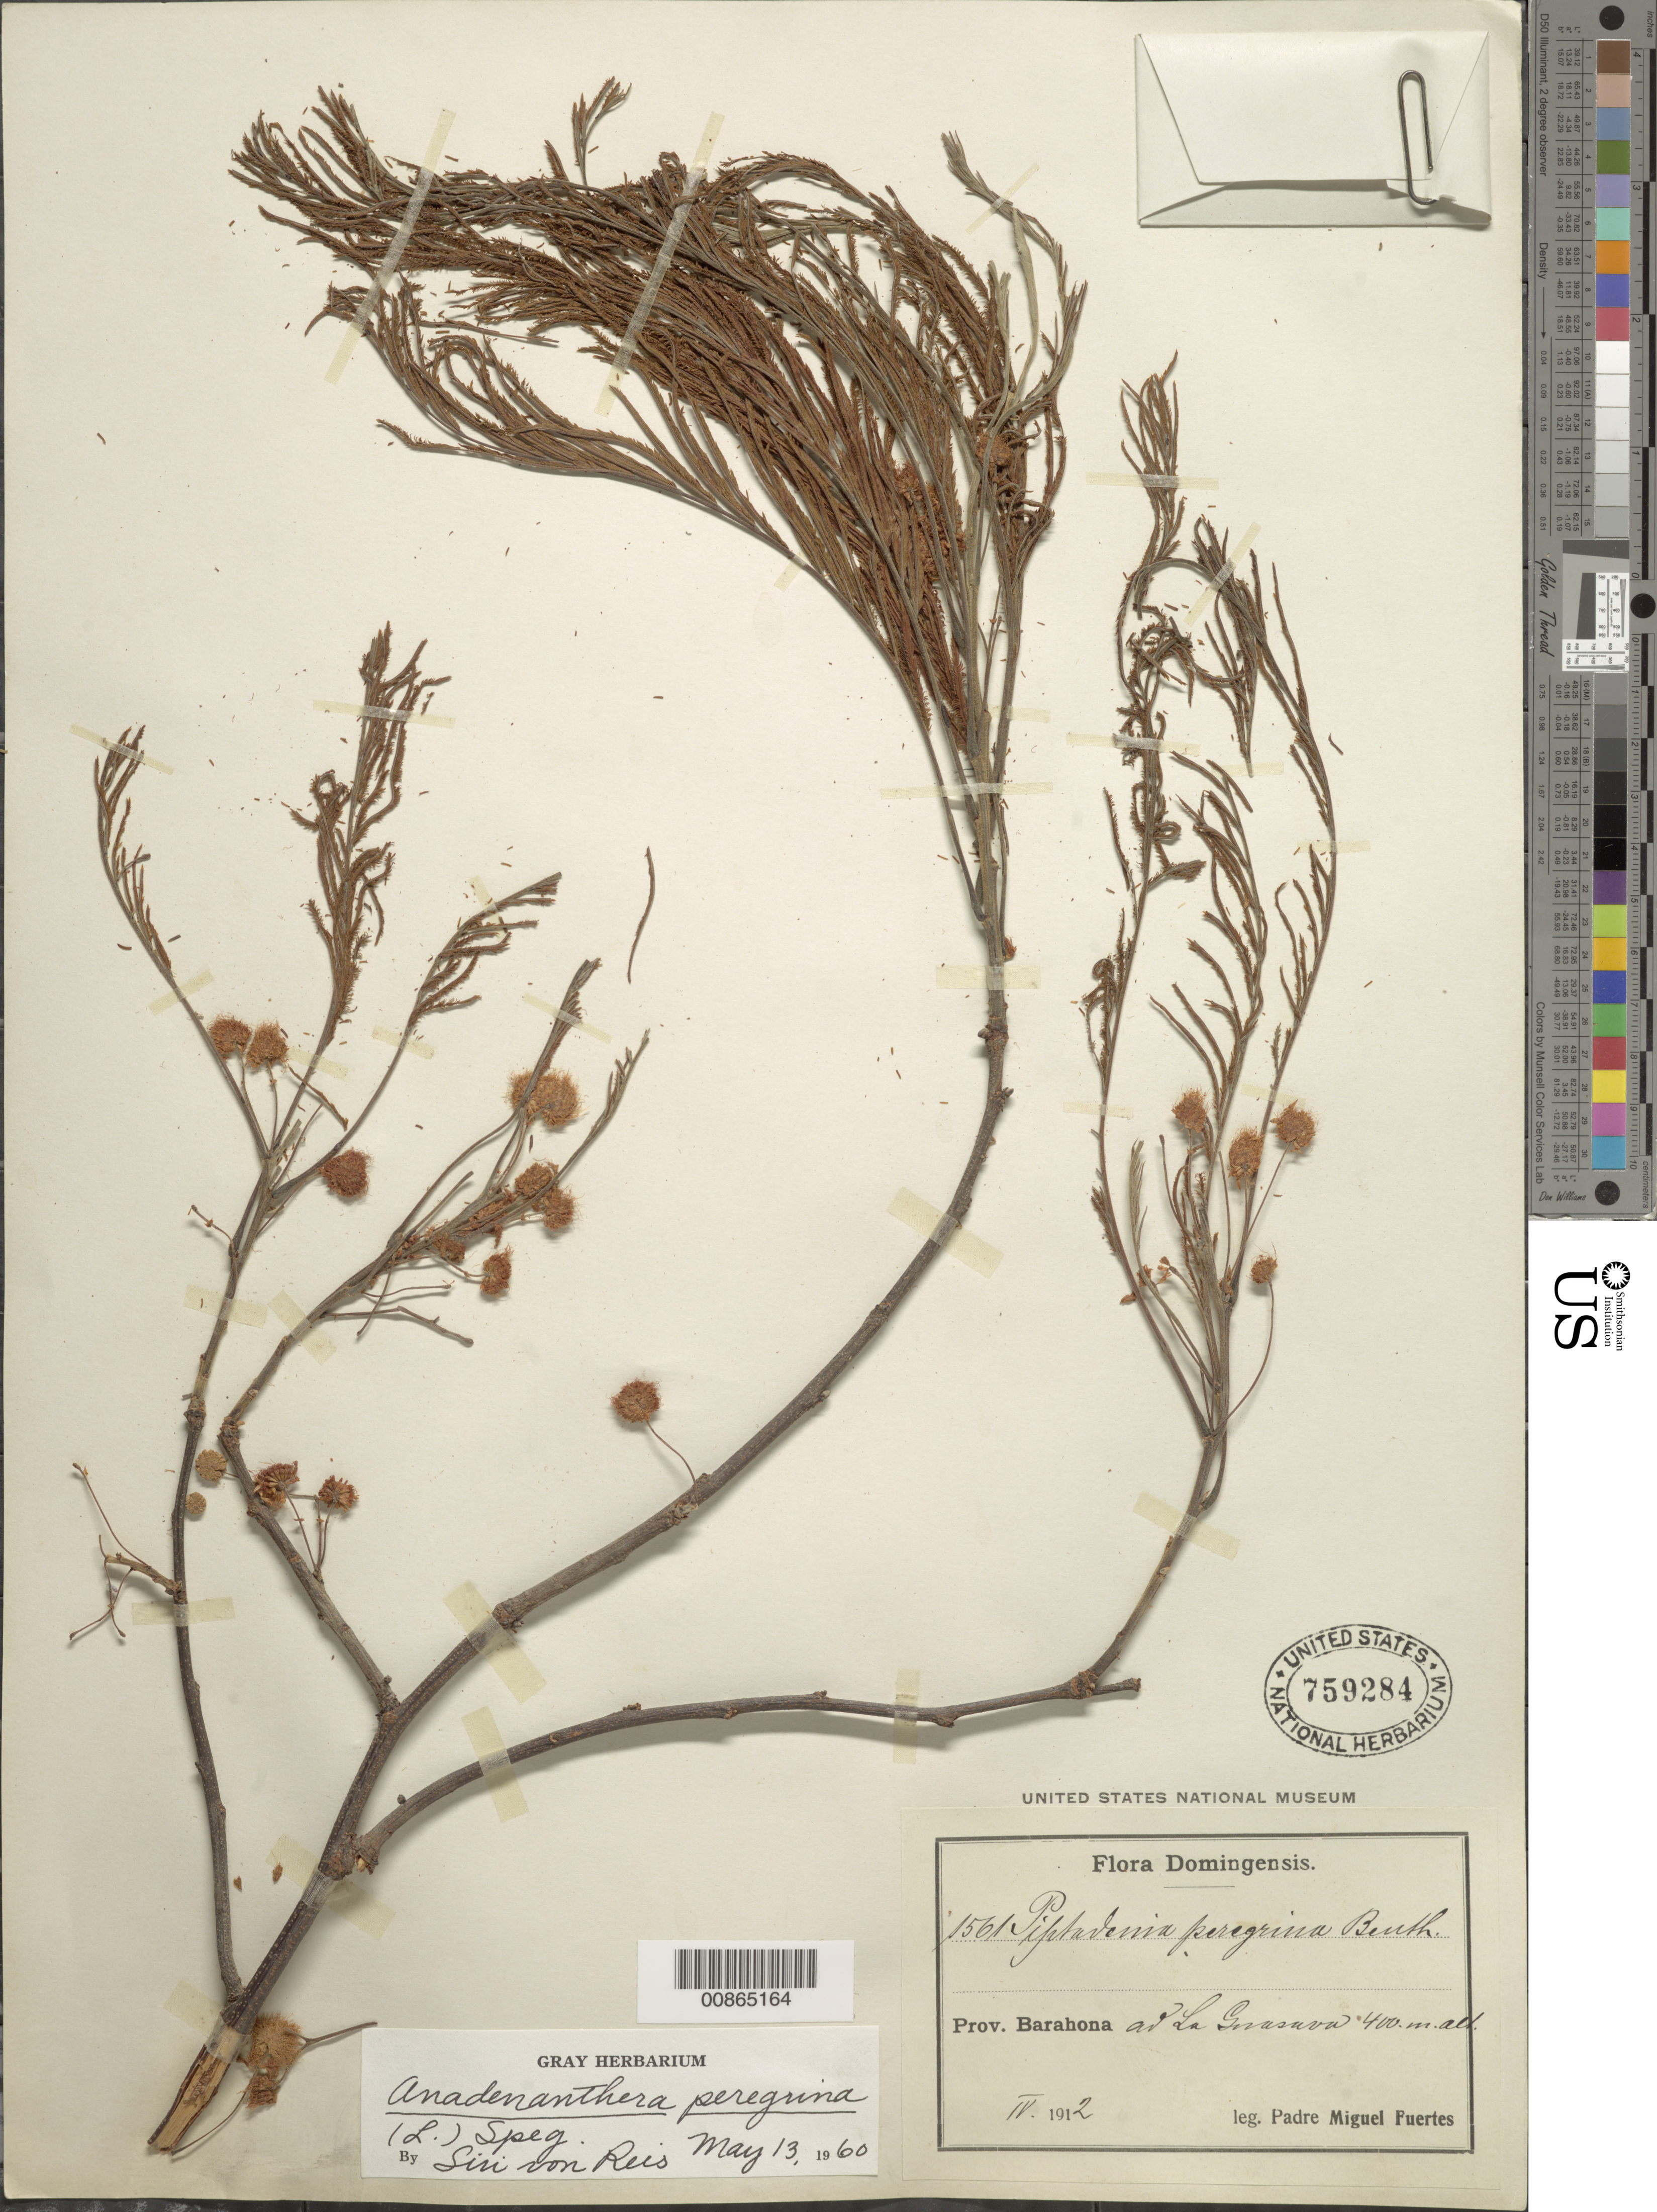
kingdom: Plantae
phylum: Tracheophyta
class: Magnoliopsida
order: Fabales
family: Fabaceae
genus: Anadenanthera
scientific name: Anadenanthera peregrina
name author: (L.) Speg.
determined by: Von Reis, S.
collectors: M. D. Fuertes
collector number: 1561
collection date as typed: Apr 1912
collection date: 1912-04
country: Dominican Republic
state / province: Barahona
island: Hispaniola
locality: Ad La Guasava.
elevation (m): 400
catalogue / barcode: US 759284